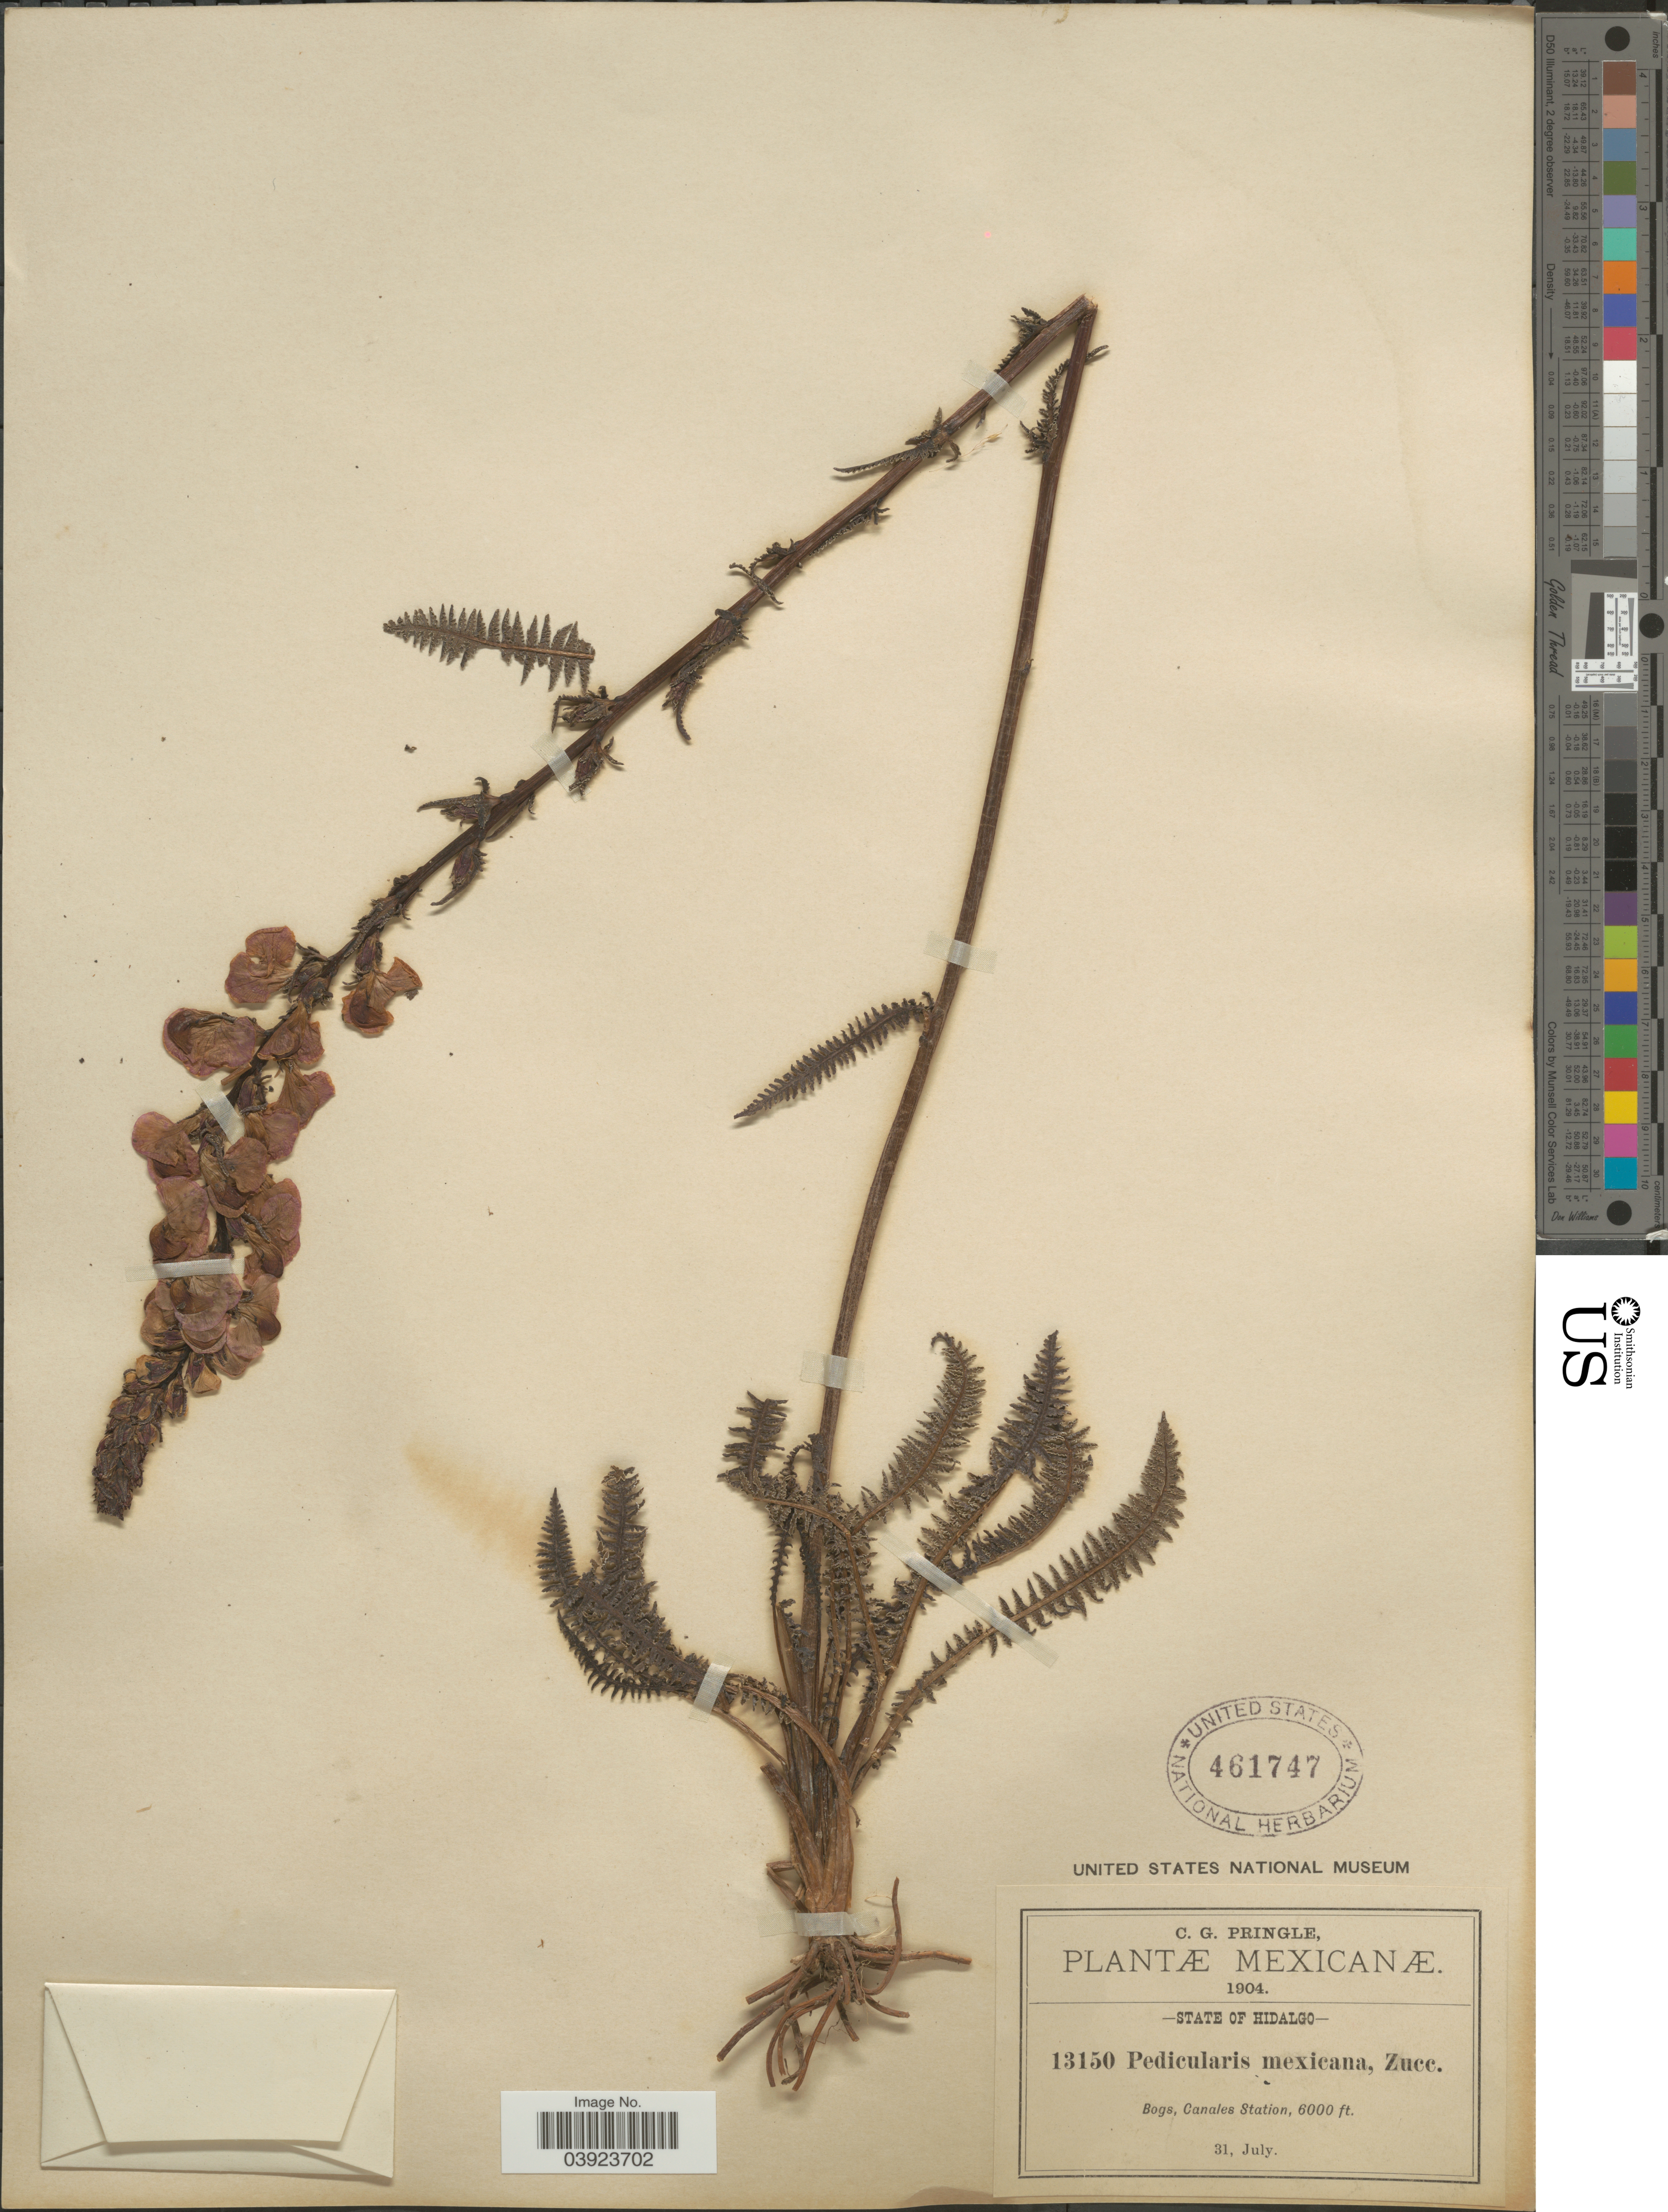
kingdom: Plantae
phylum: Tracheophyta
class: Magnoliopsida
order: Lamiales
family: Orobanchaceae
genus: Pedicularis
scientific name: Pedicularis mexicana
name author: Zucc. ex Bunge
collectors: C. G. Pringle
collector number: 13150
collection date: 1904-07-31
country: Mexico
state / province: Hidalgo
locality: Bogs, Canales Station.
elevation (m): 1829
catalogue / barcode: US 461747